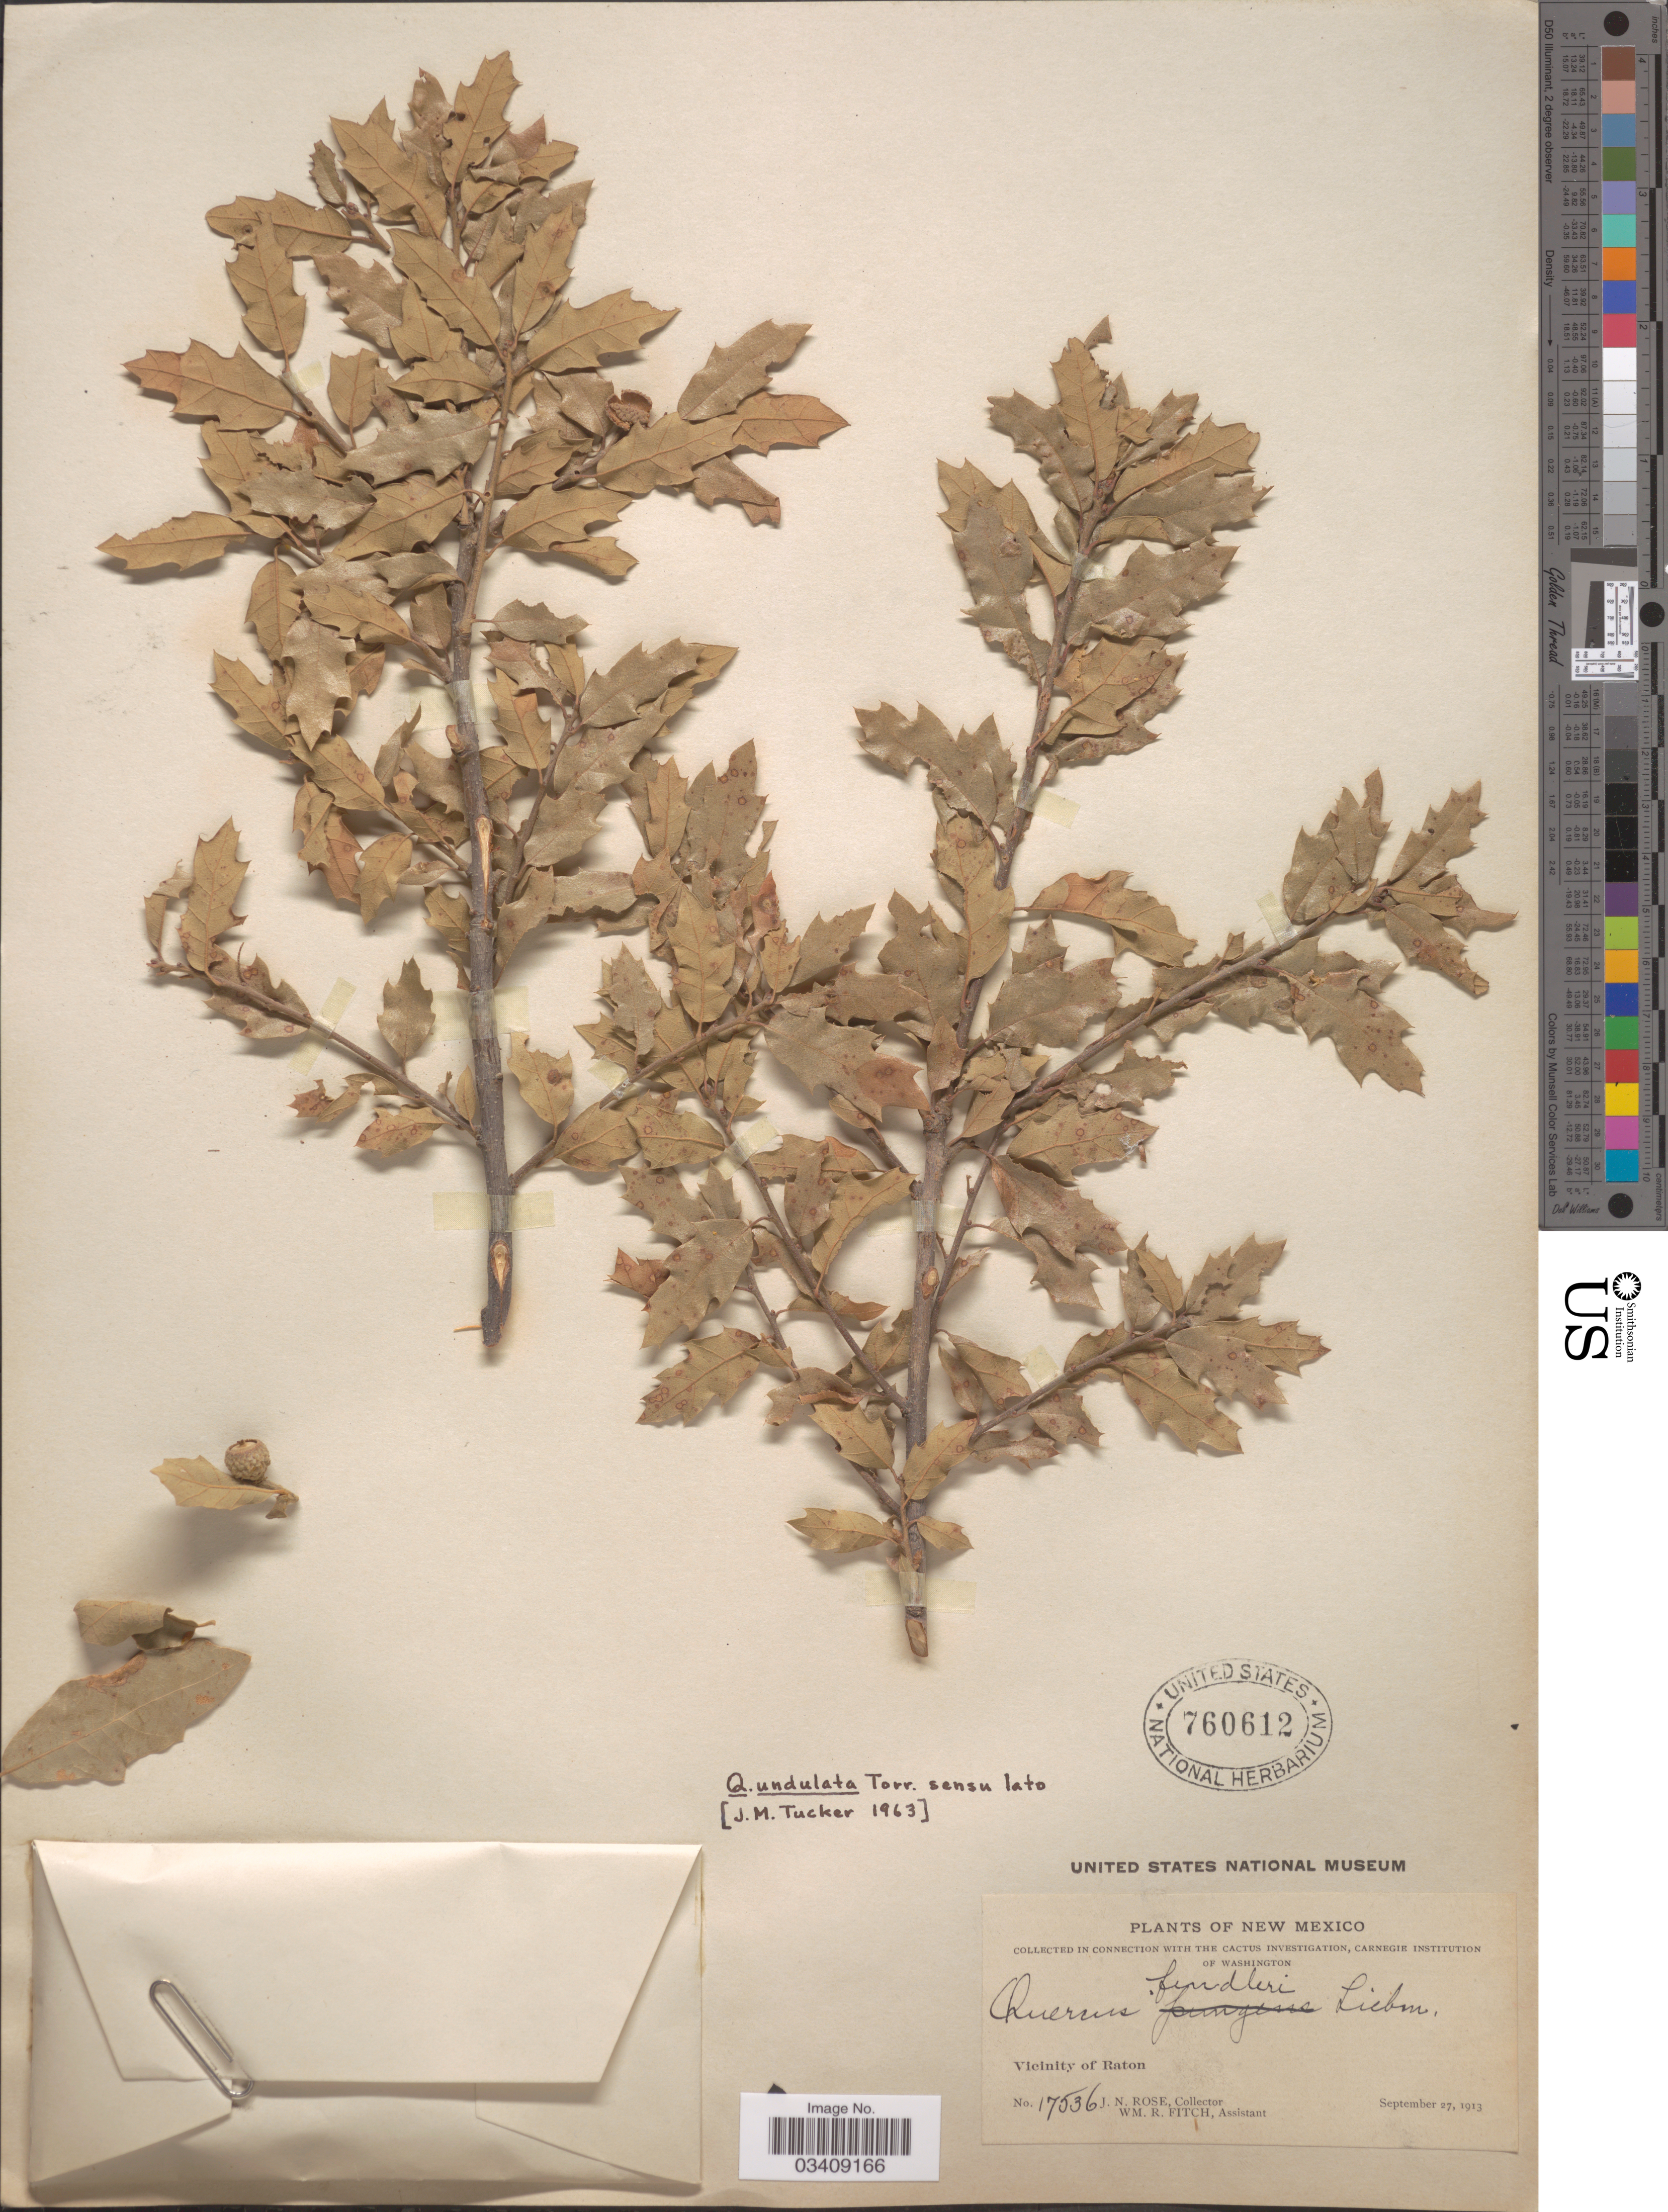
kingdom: Plantae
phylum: Tracheophyta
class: Magnoliopsida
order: Fagales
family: Fagaceae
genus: Quercus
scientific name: Quercus undulata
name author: Torr.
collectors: J. N. Rose & W. R. Fitch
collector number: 17536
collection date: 1913-09-27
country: United States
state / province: New Mexico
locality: Vicinity of Raton.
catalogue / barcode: US 760612